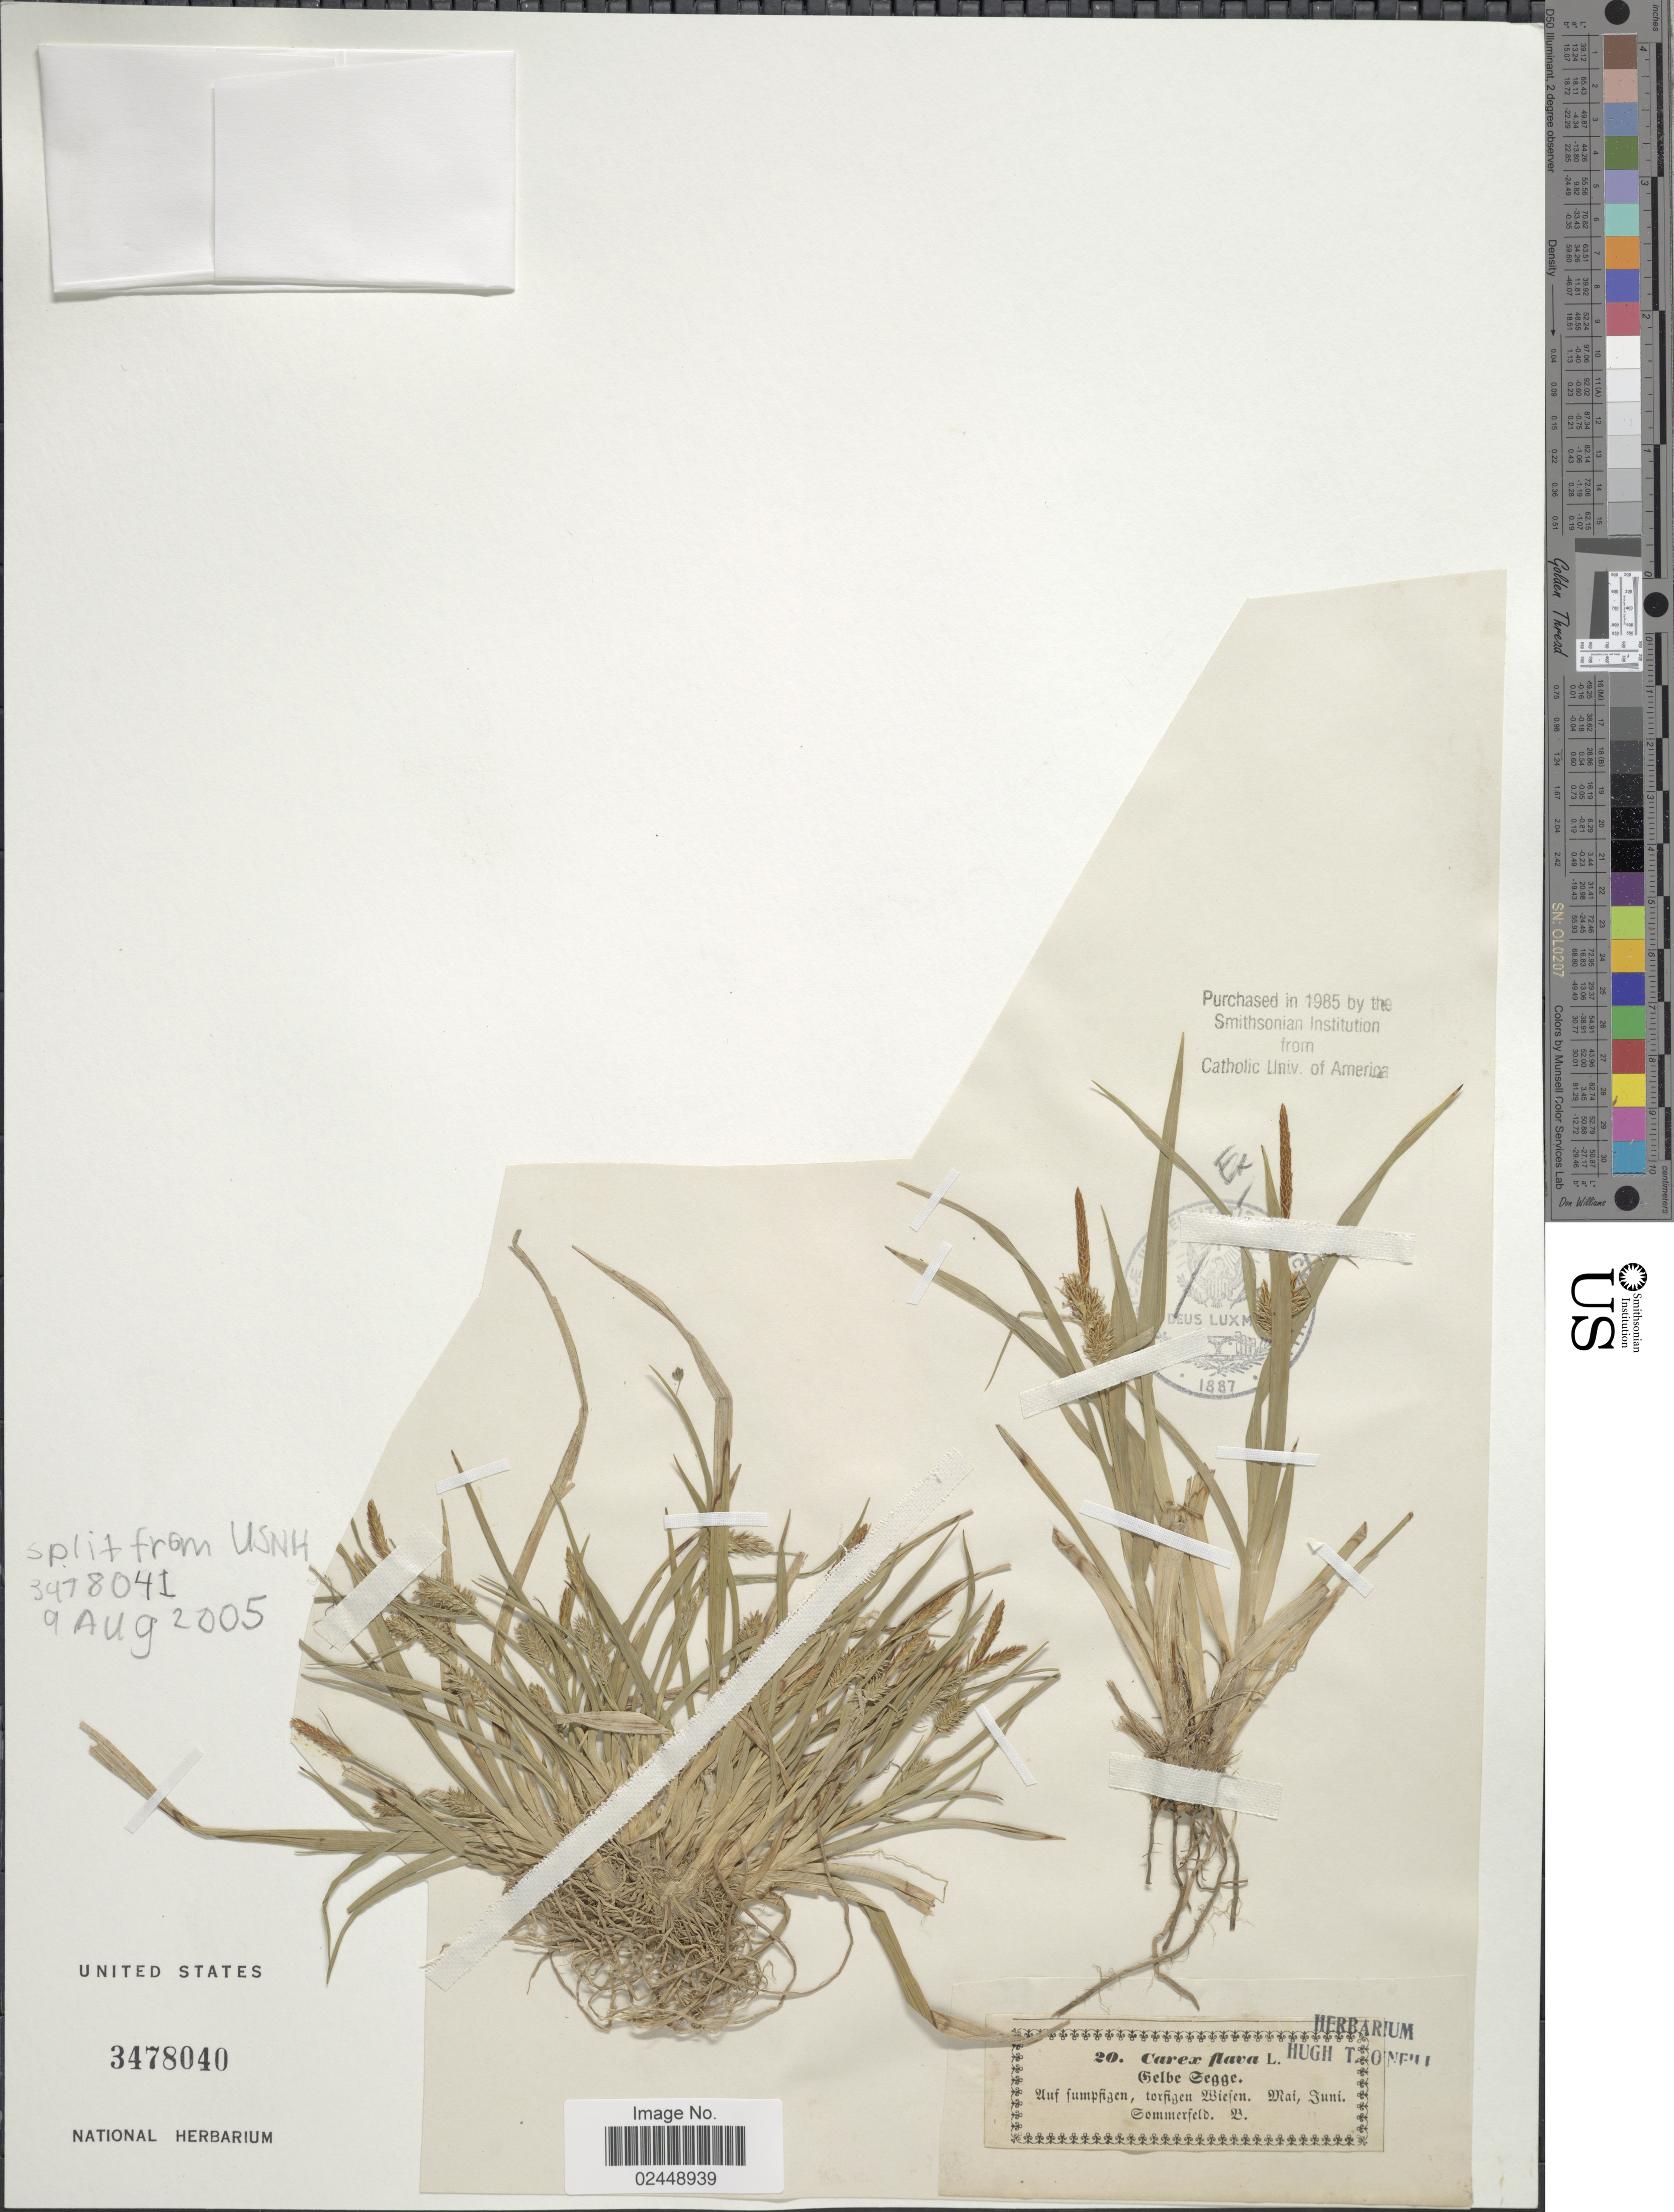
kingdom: Plantae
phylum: Tracheophyta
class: Liliopsida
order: Poales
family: Cyperaceae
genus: Carex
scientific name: Carex flava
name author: L.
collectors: Ex herb. T. O'Neill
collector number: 20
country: Germany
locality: Uad fumpfigen, torfigen Wiesen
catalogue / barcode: US 3478040